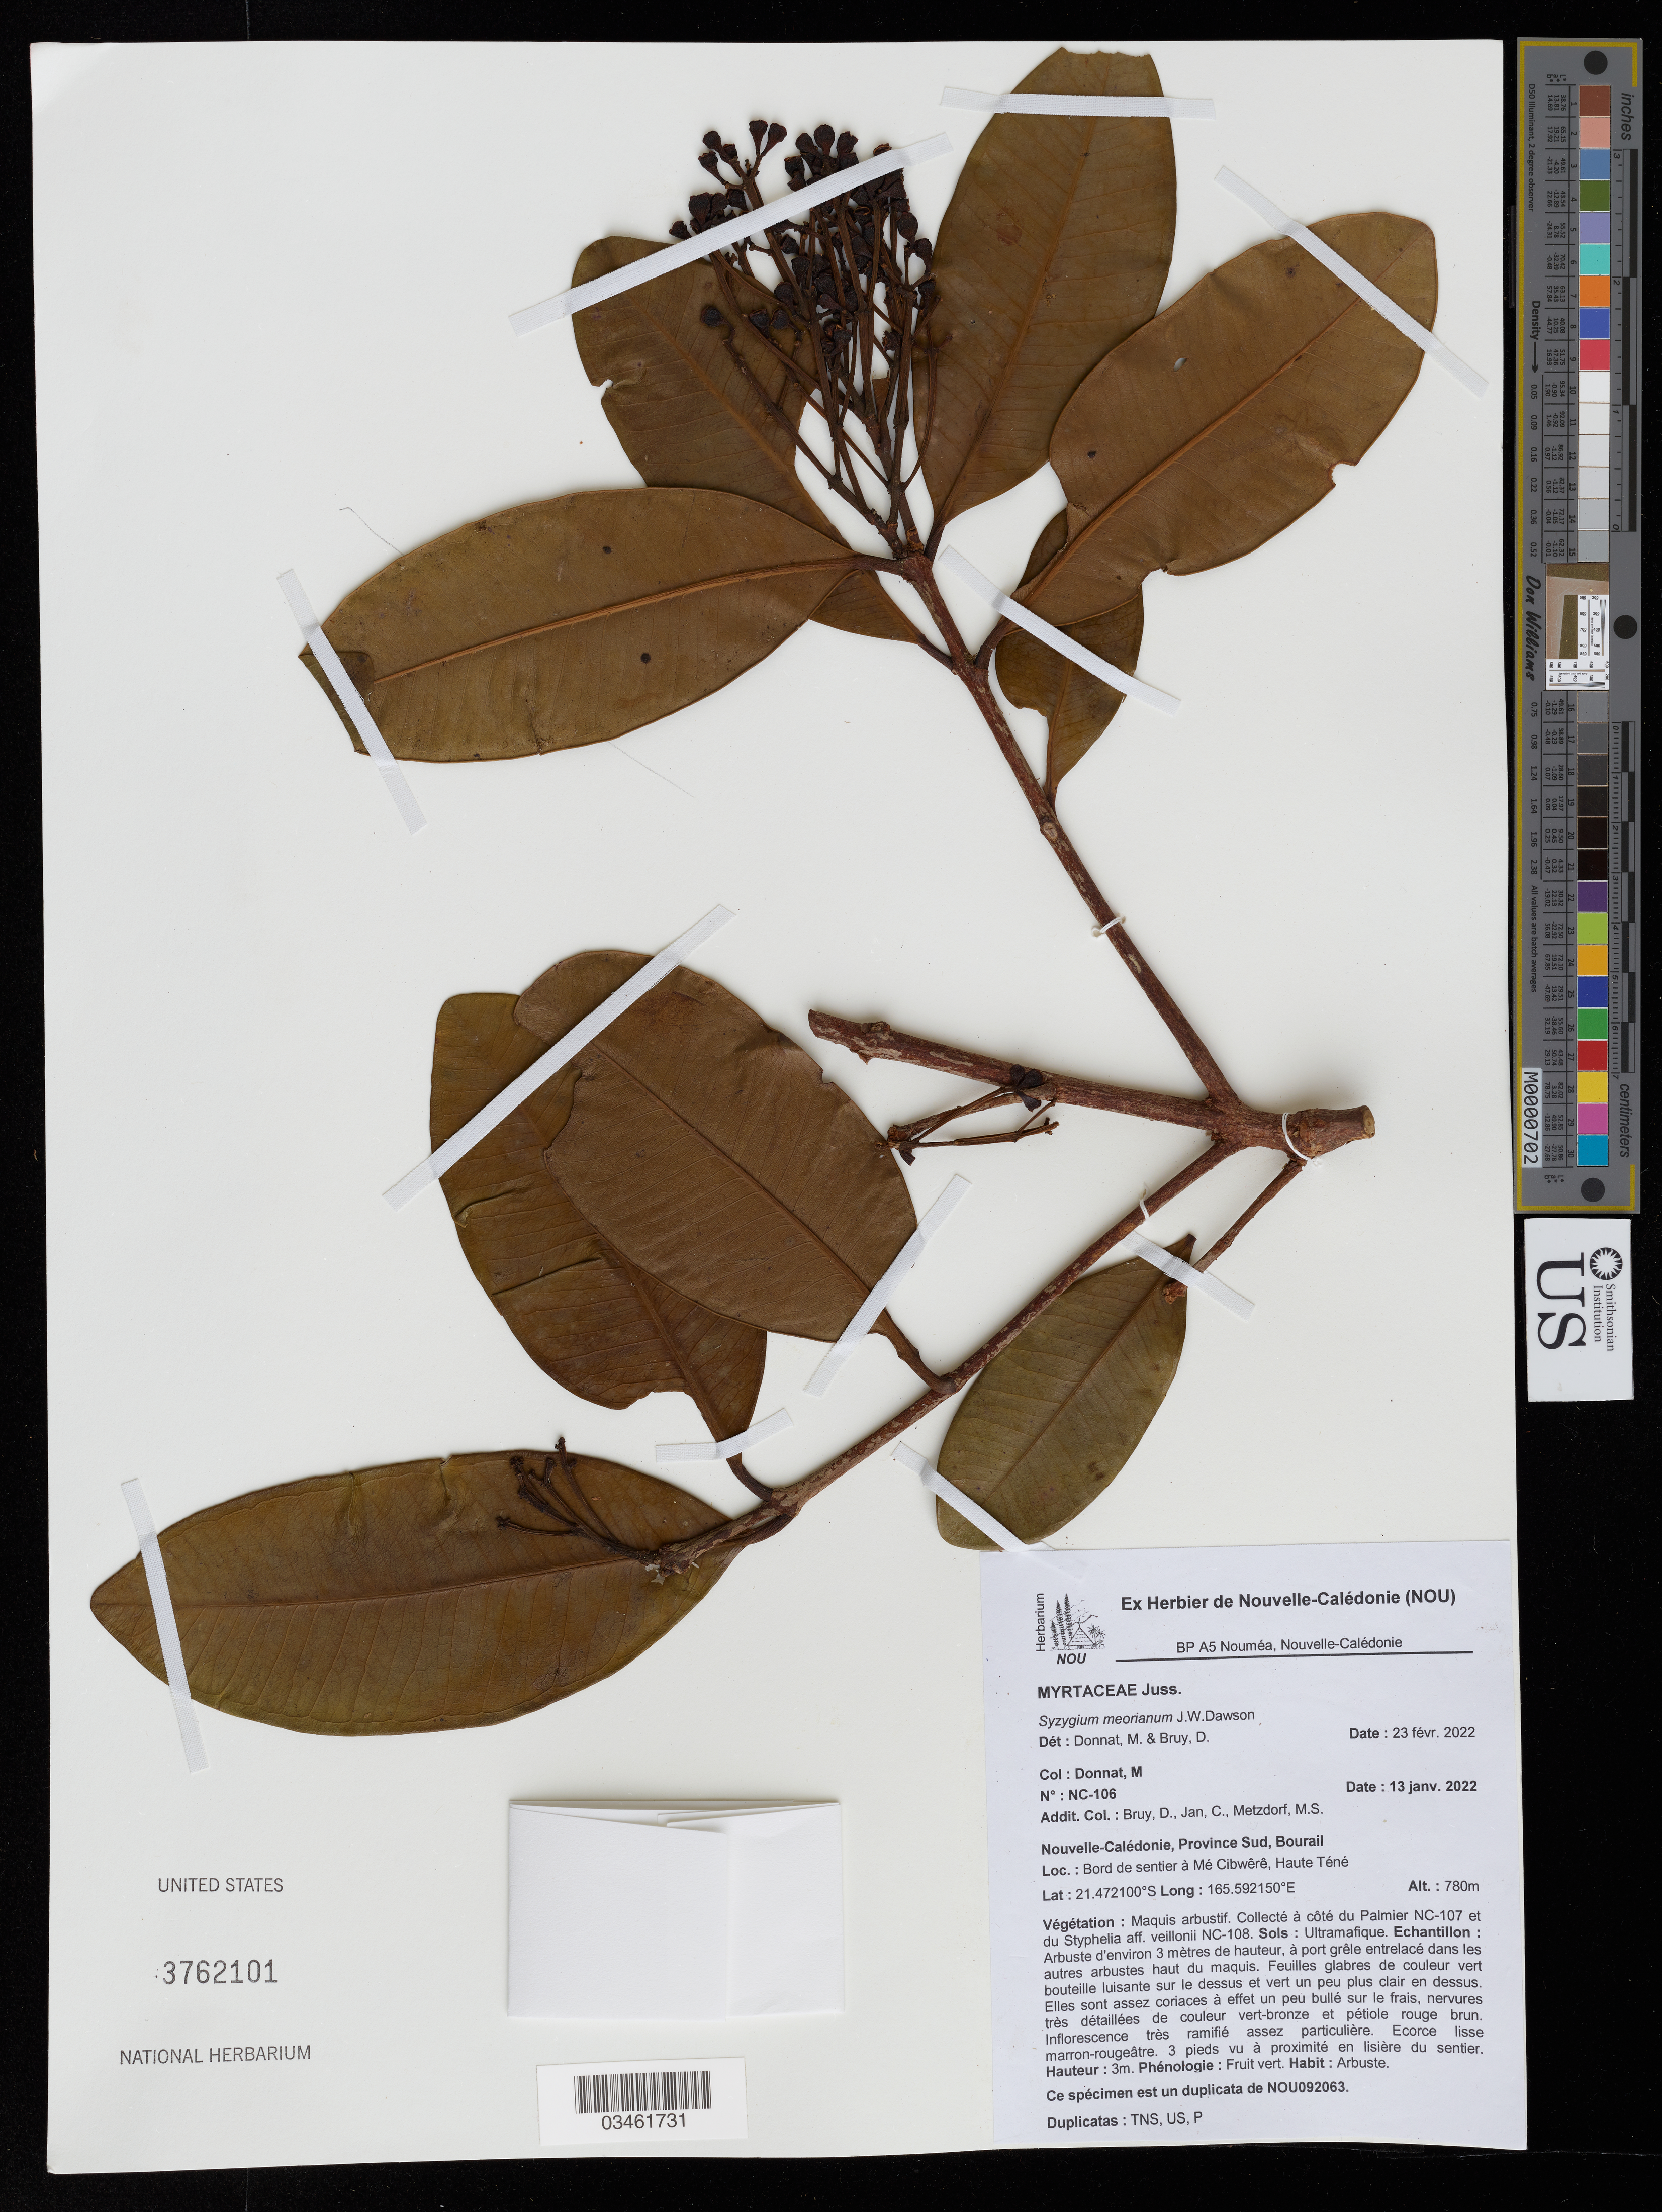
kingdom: Plantae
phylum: Tracheophyta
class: Magnoliopsida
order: Myrtales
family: Myrtaceae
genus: Syzygium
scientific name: Syzygium meorianum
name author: J.W. Dawson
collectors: M. Donnat, D. Bruy, C. Jan & M. Metzdorf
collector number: NC-106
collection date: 2022-01-13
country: New Caledonia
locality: Province Sud, Bourail. Bord de sentier à Mé Cibwêrê, Haute Téné.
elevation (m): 780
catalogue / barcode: US 3762101